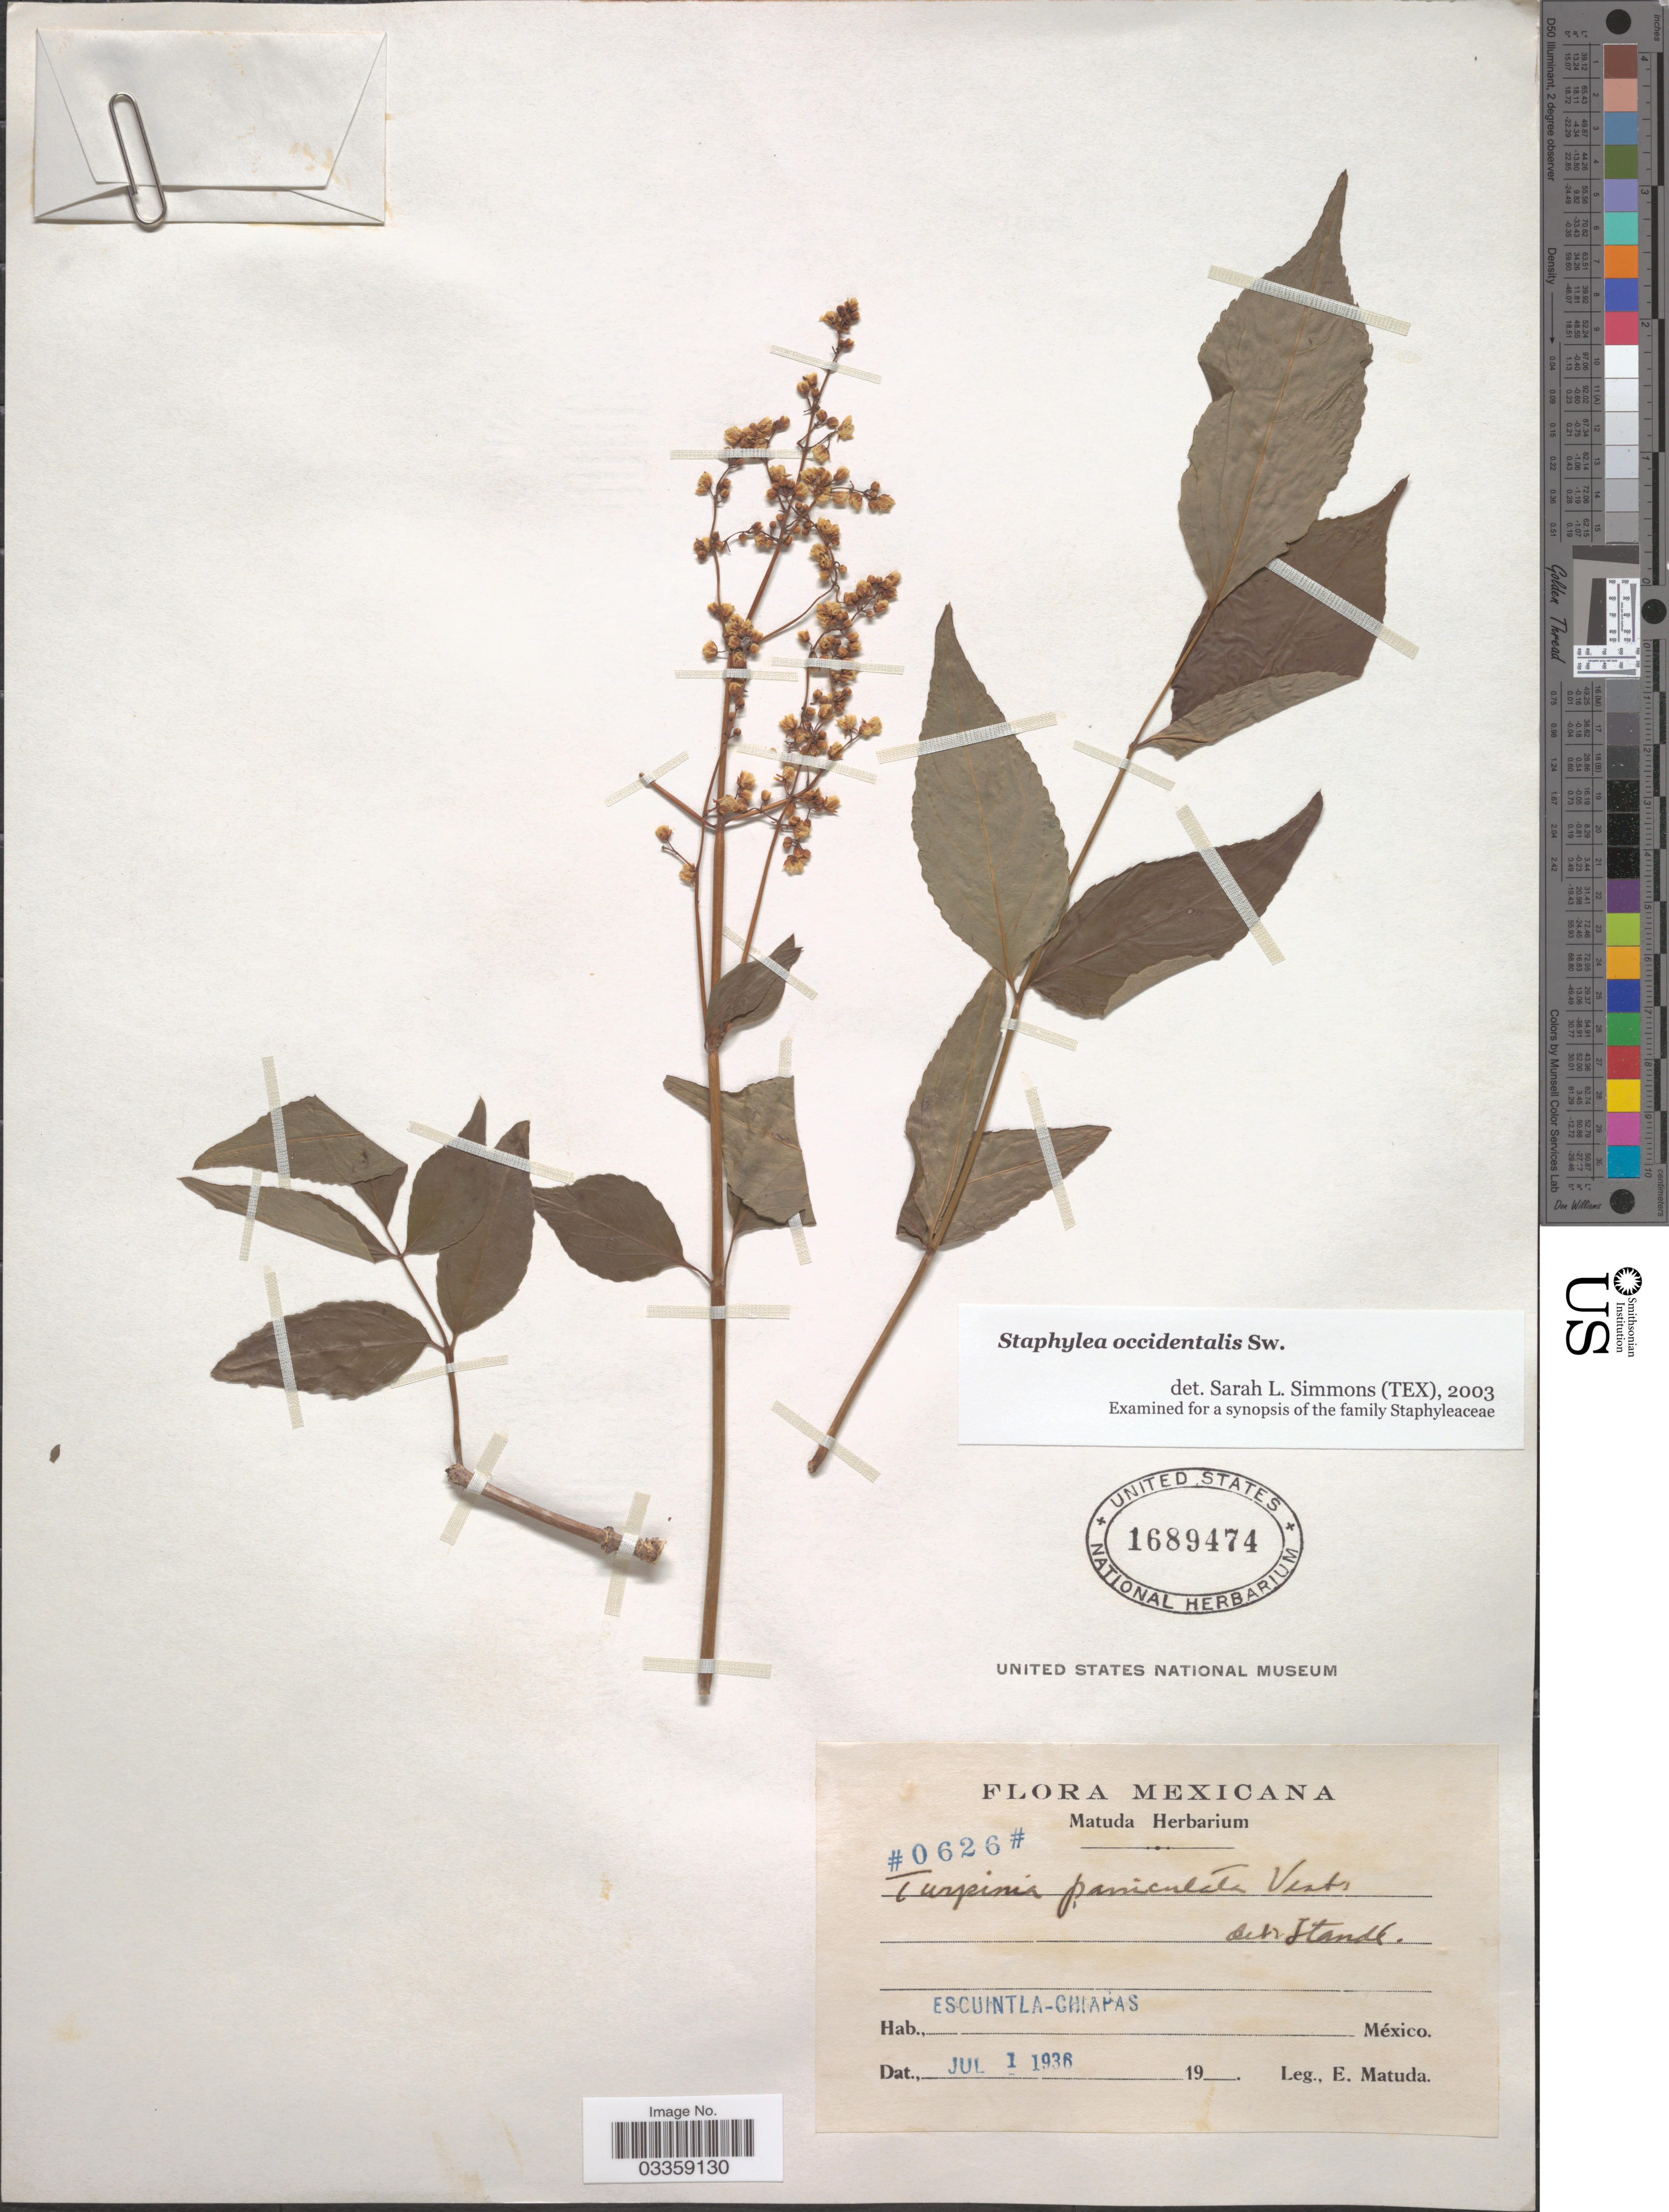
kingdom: Plantae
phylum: Tracheophyta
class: Magnoliopsida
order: Crossosomatales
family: Staphyleaceae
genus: Turpinia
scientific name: Turpinia occidentalis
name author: (Sw.) G. Don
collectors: E. Matuda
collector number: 0626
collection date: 1936-07-01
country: Mexico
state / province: Chiapas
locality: Escuintla.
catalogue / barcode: US 1689474